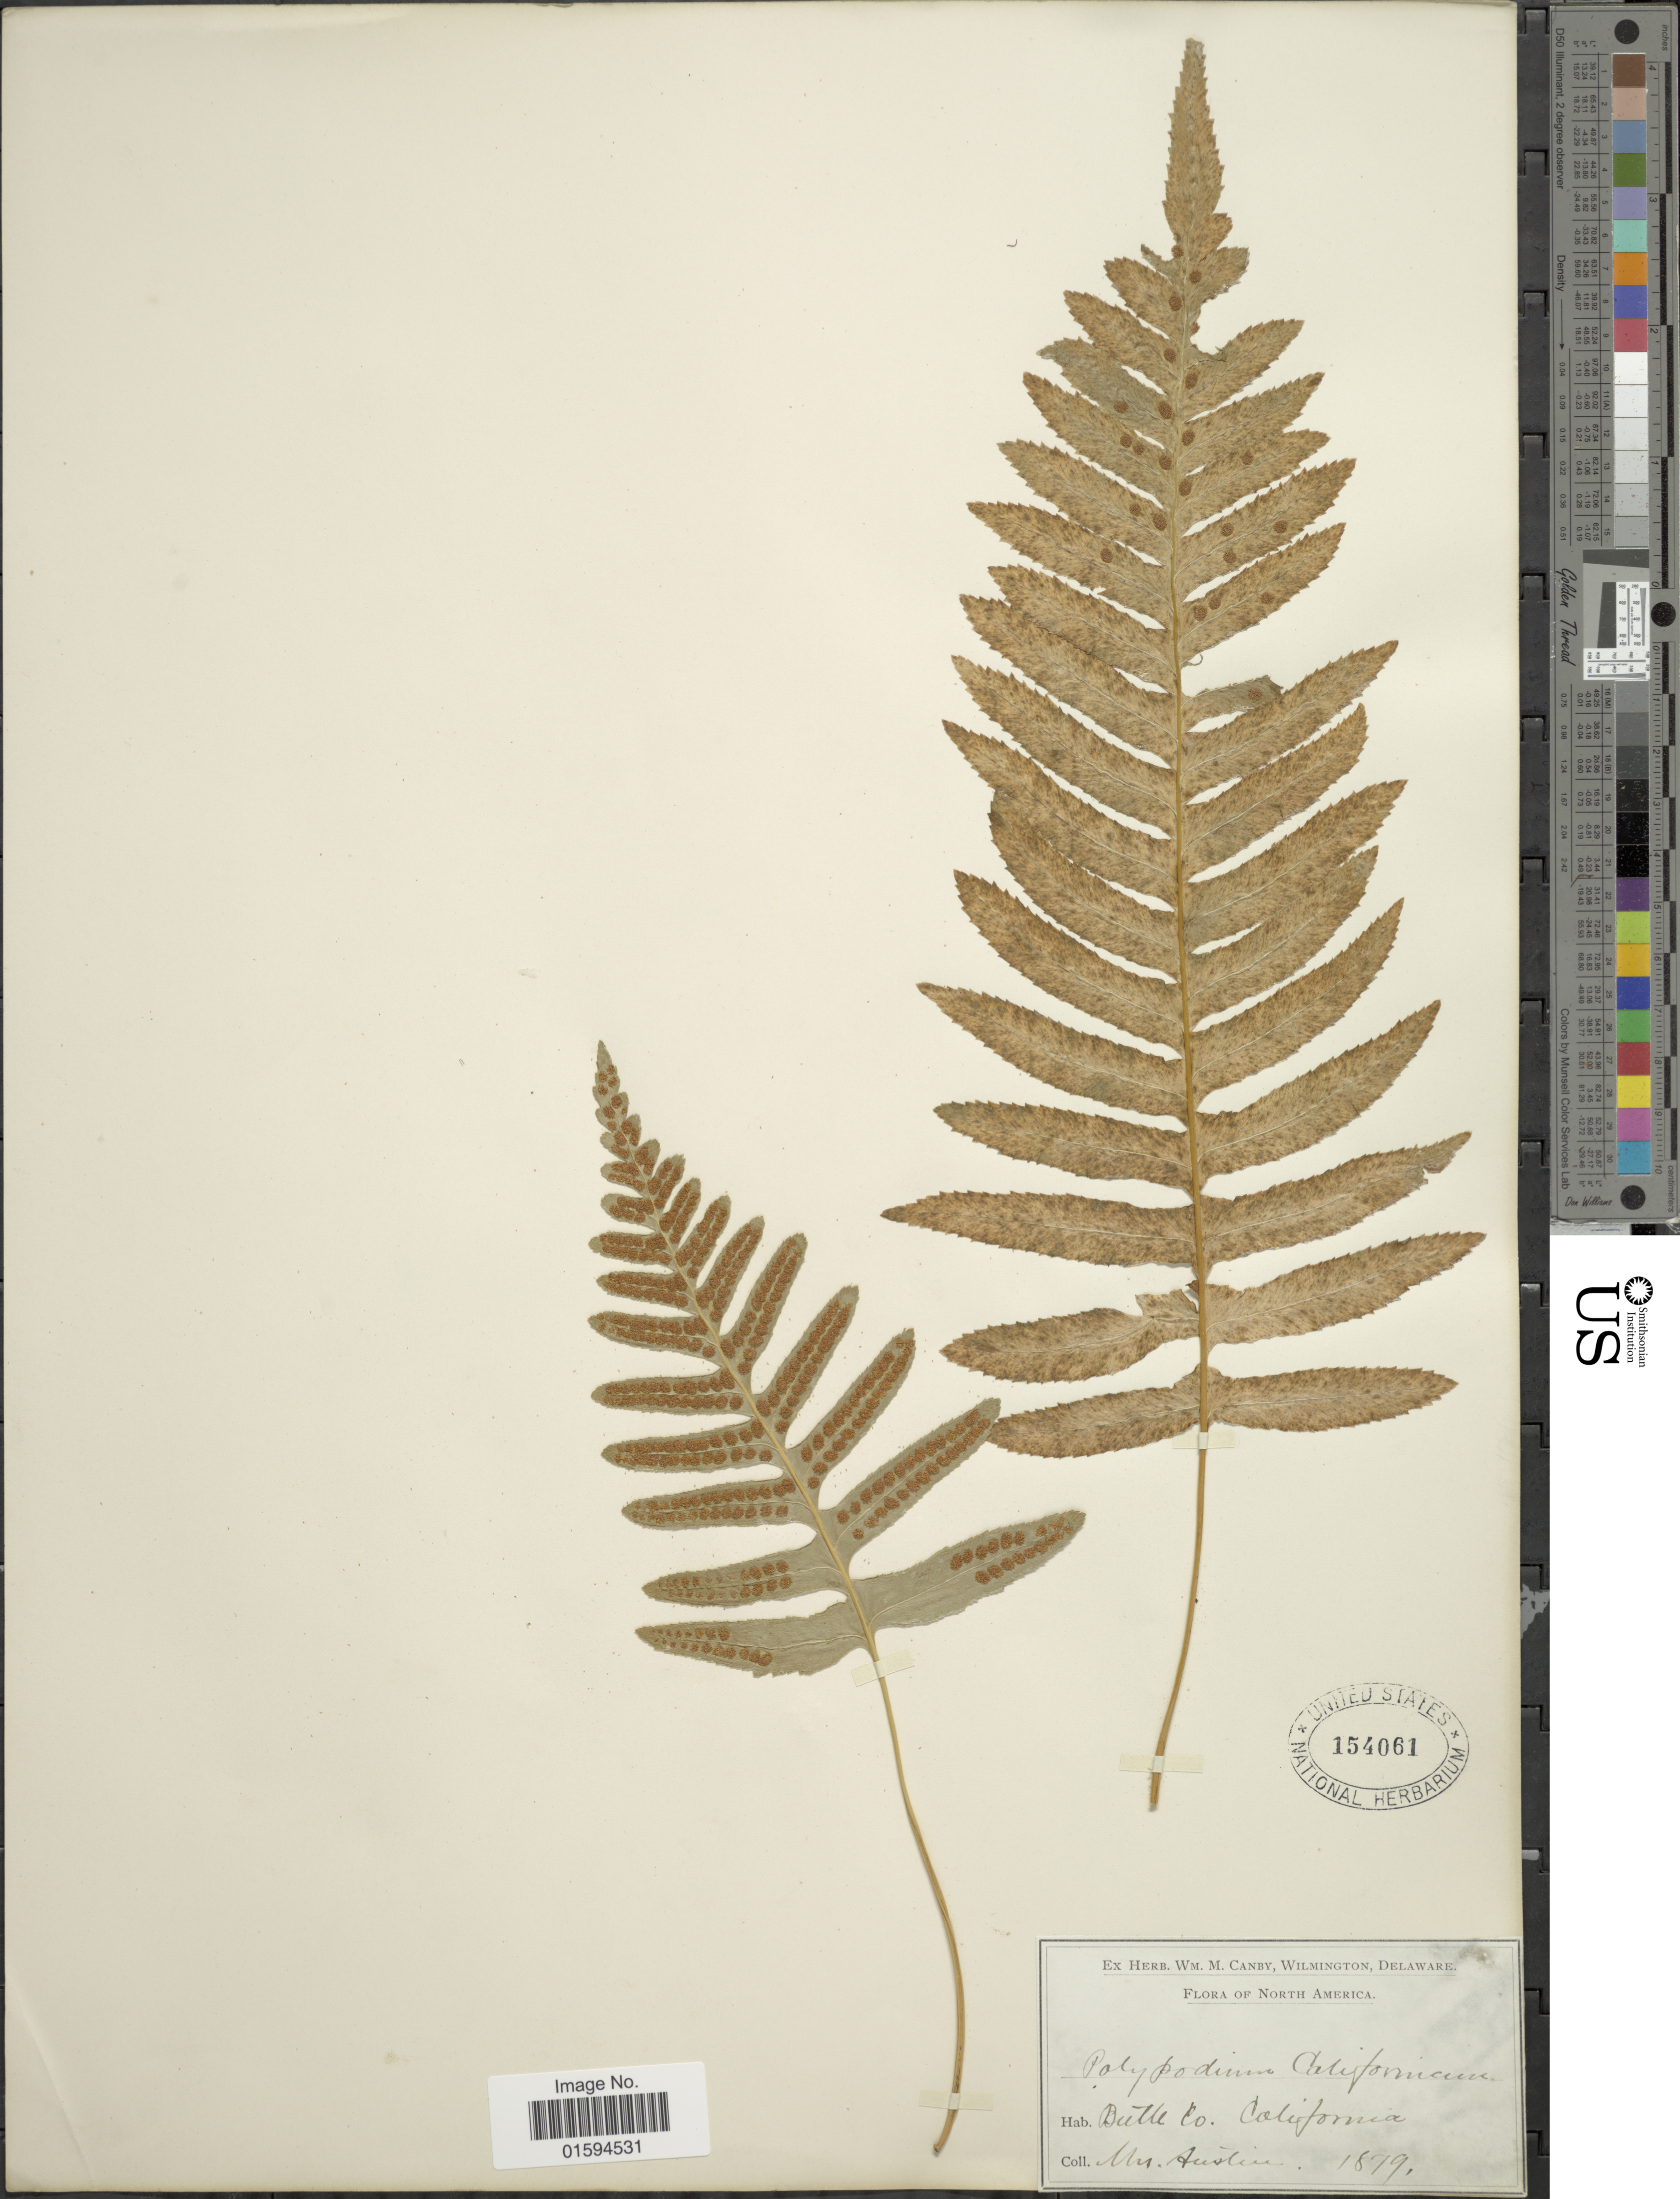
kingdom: Plantae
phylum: Tracheophyta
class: Polypodiopsida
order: Polypodiales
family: Polypodiaceae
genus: Polypodium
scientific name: Polypodium californicum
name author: Kaulf.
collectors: Austin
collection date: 1879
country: United States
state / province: California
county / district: Butte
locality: Butte Co.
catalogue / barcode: US 154061